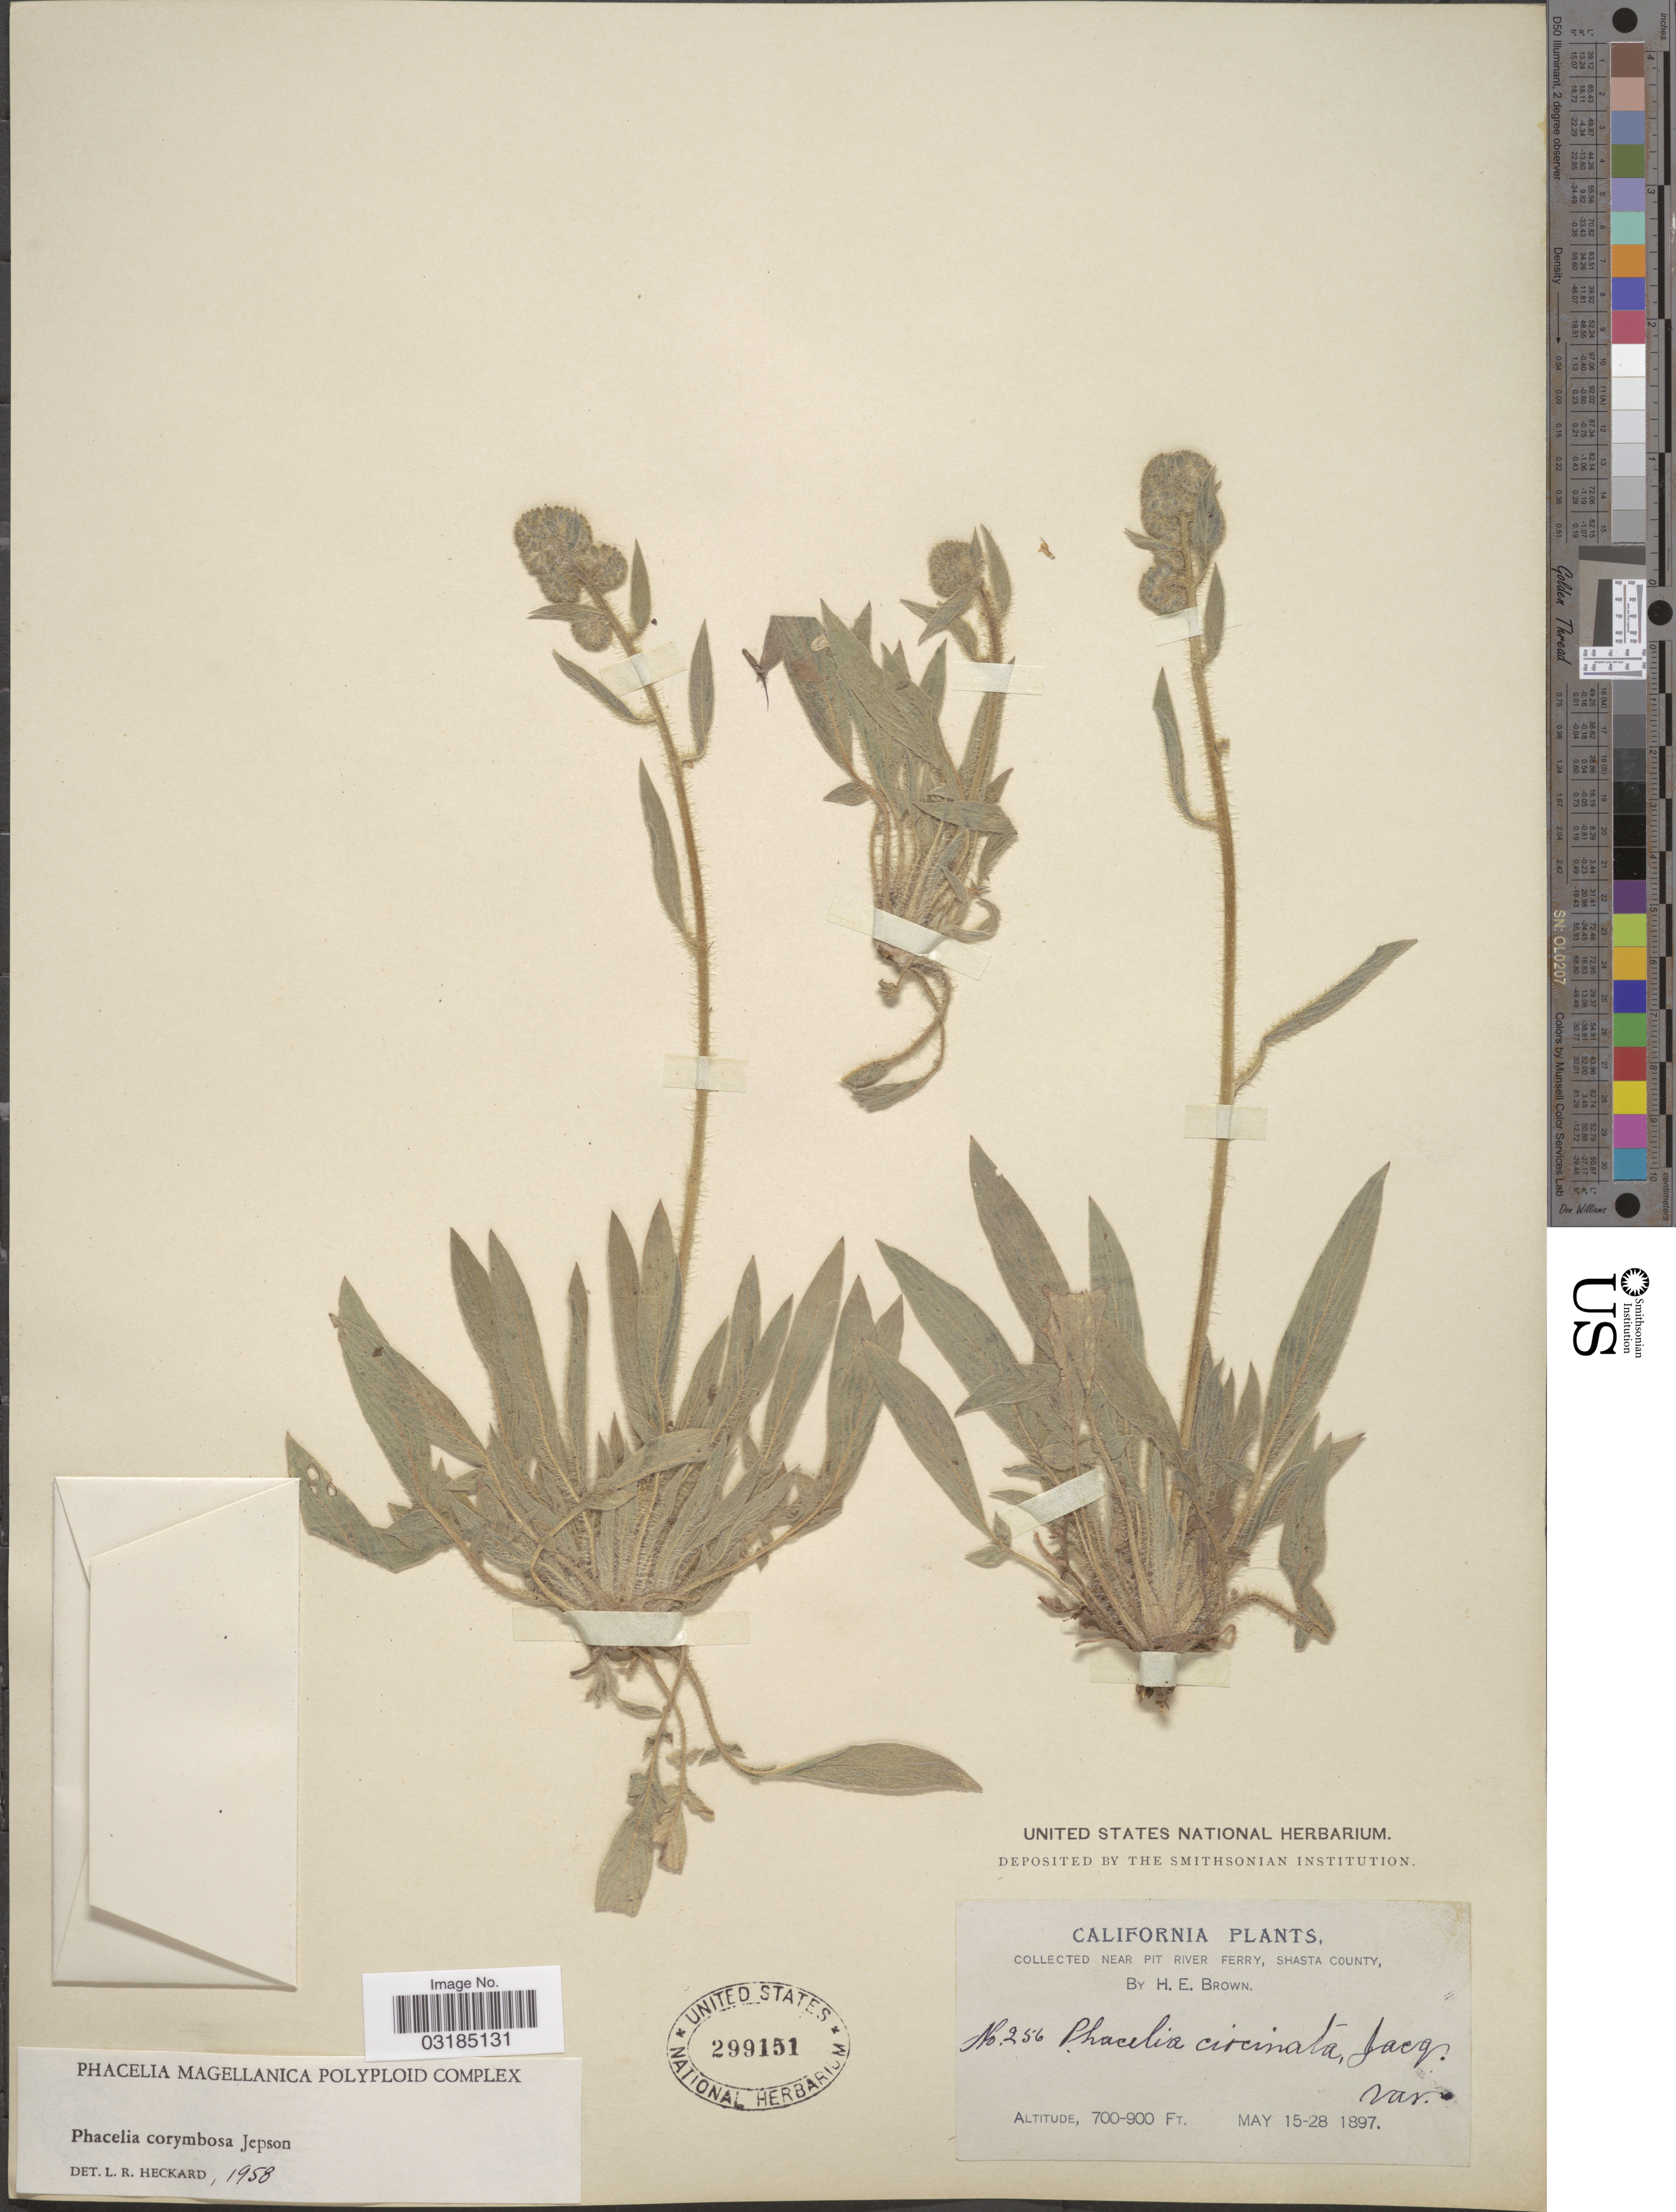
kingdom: Plantae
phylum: Tracheophyta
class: Magnoliopsida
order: Boraginales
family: Hydrophyllaceae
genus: Phacelia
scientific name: Phacelia corymbosa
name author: Jeps.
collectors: H. E. Brown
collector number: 256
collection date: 1897-05-15/1897-05-28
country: United States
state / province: California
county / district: Shasta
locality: Near Pit River Ferry, Shasta County.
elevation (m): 213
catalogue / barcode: US 299151